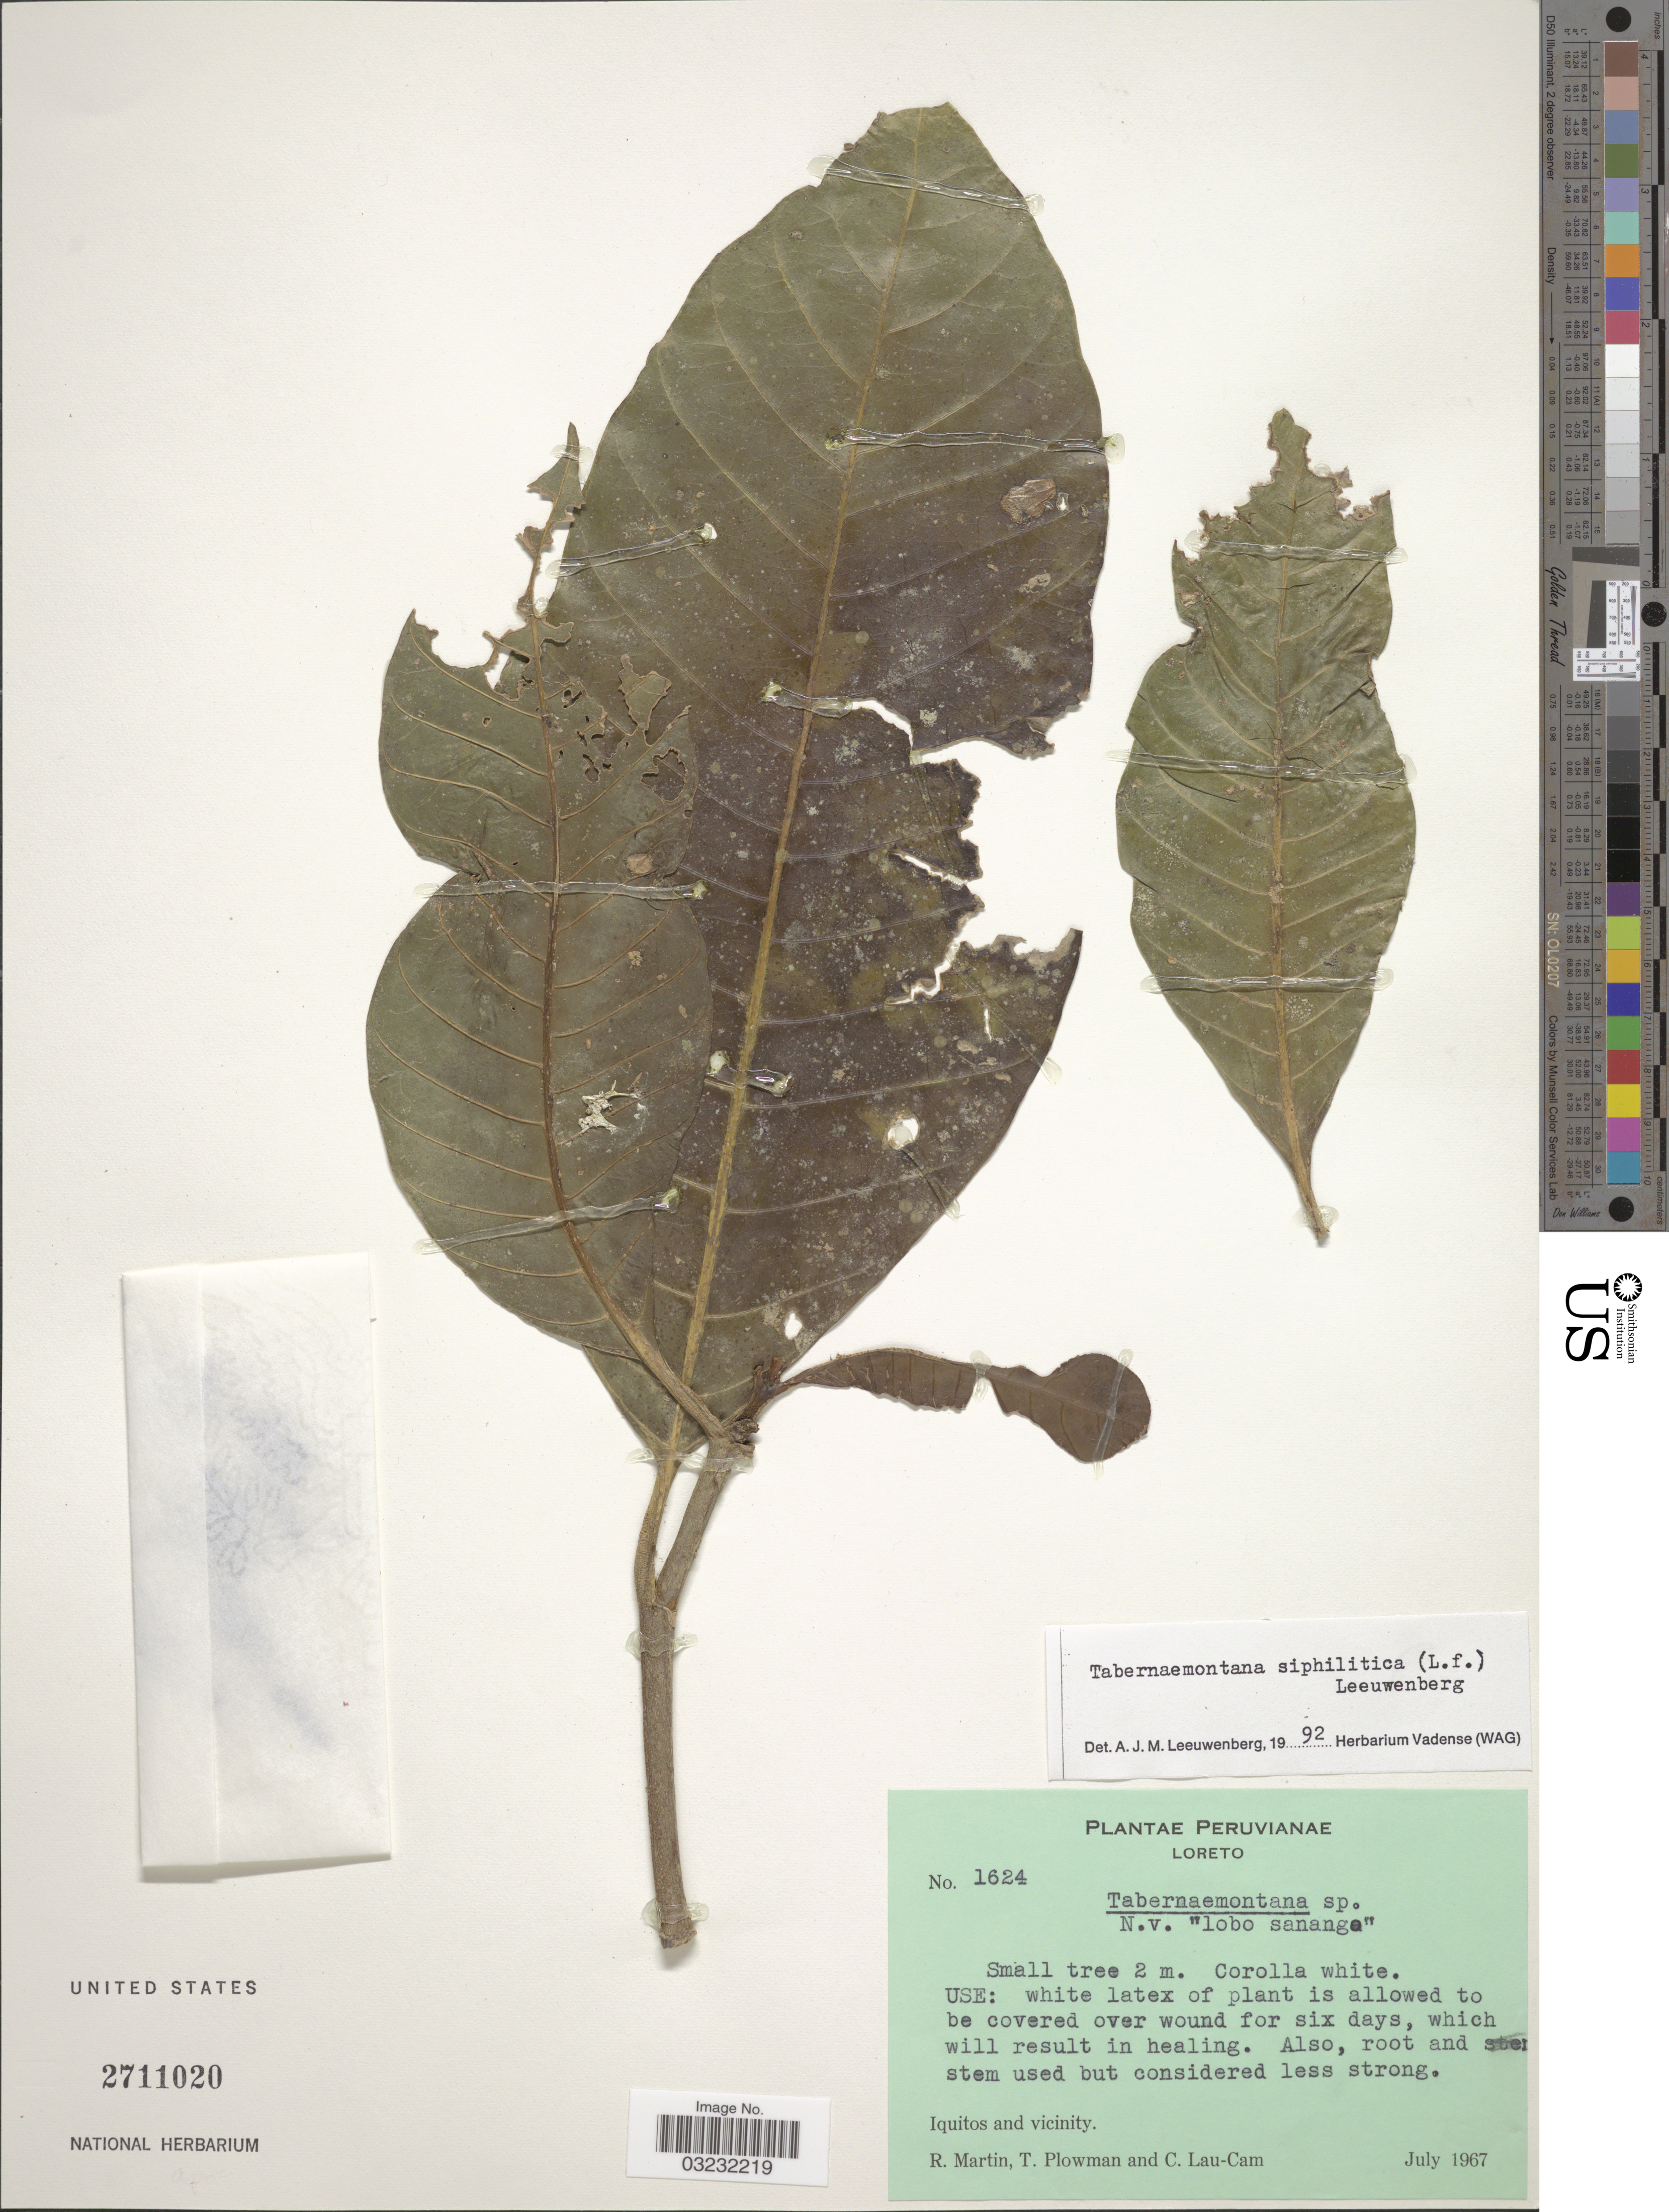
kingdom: Plantae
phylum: Tracheophyta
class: Magnoliopsida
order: Gentianales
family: Apocynaceae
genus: Tabernaemontana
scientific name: Tabernaemontana siphilitica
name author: (L. f.) Leeuwenb.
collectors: R. Martin, T. Plowman & C. Lau-Cam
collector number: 1624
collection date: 1967-07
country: Peru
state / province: Loreto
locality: Iquitos and vicinity.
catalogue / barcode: US 2711020